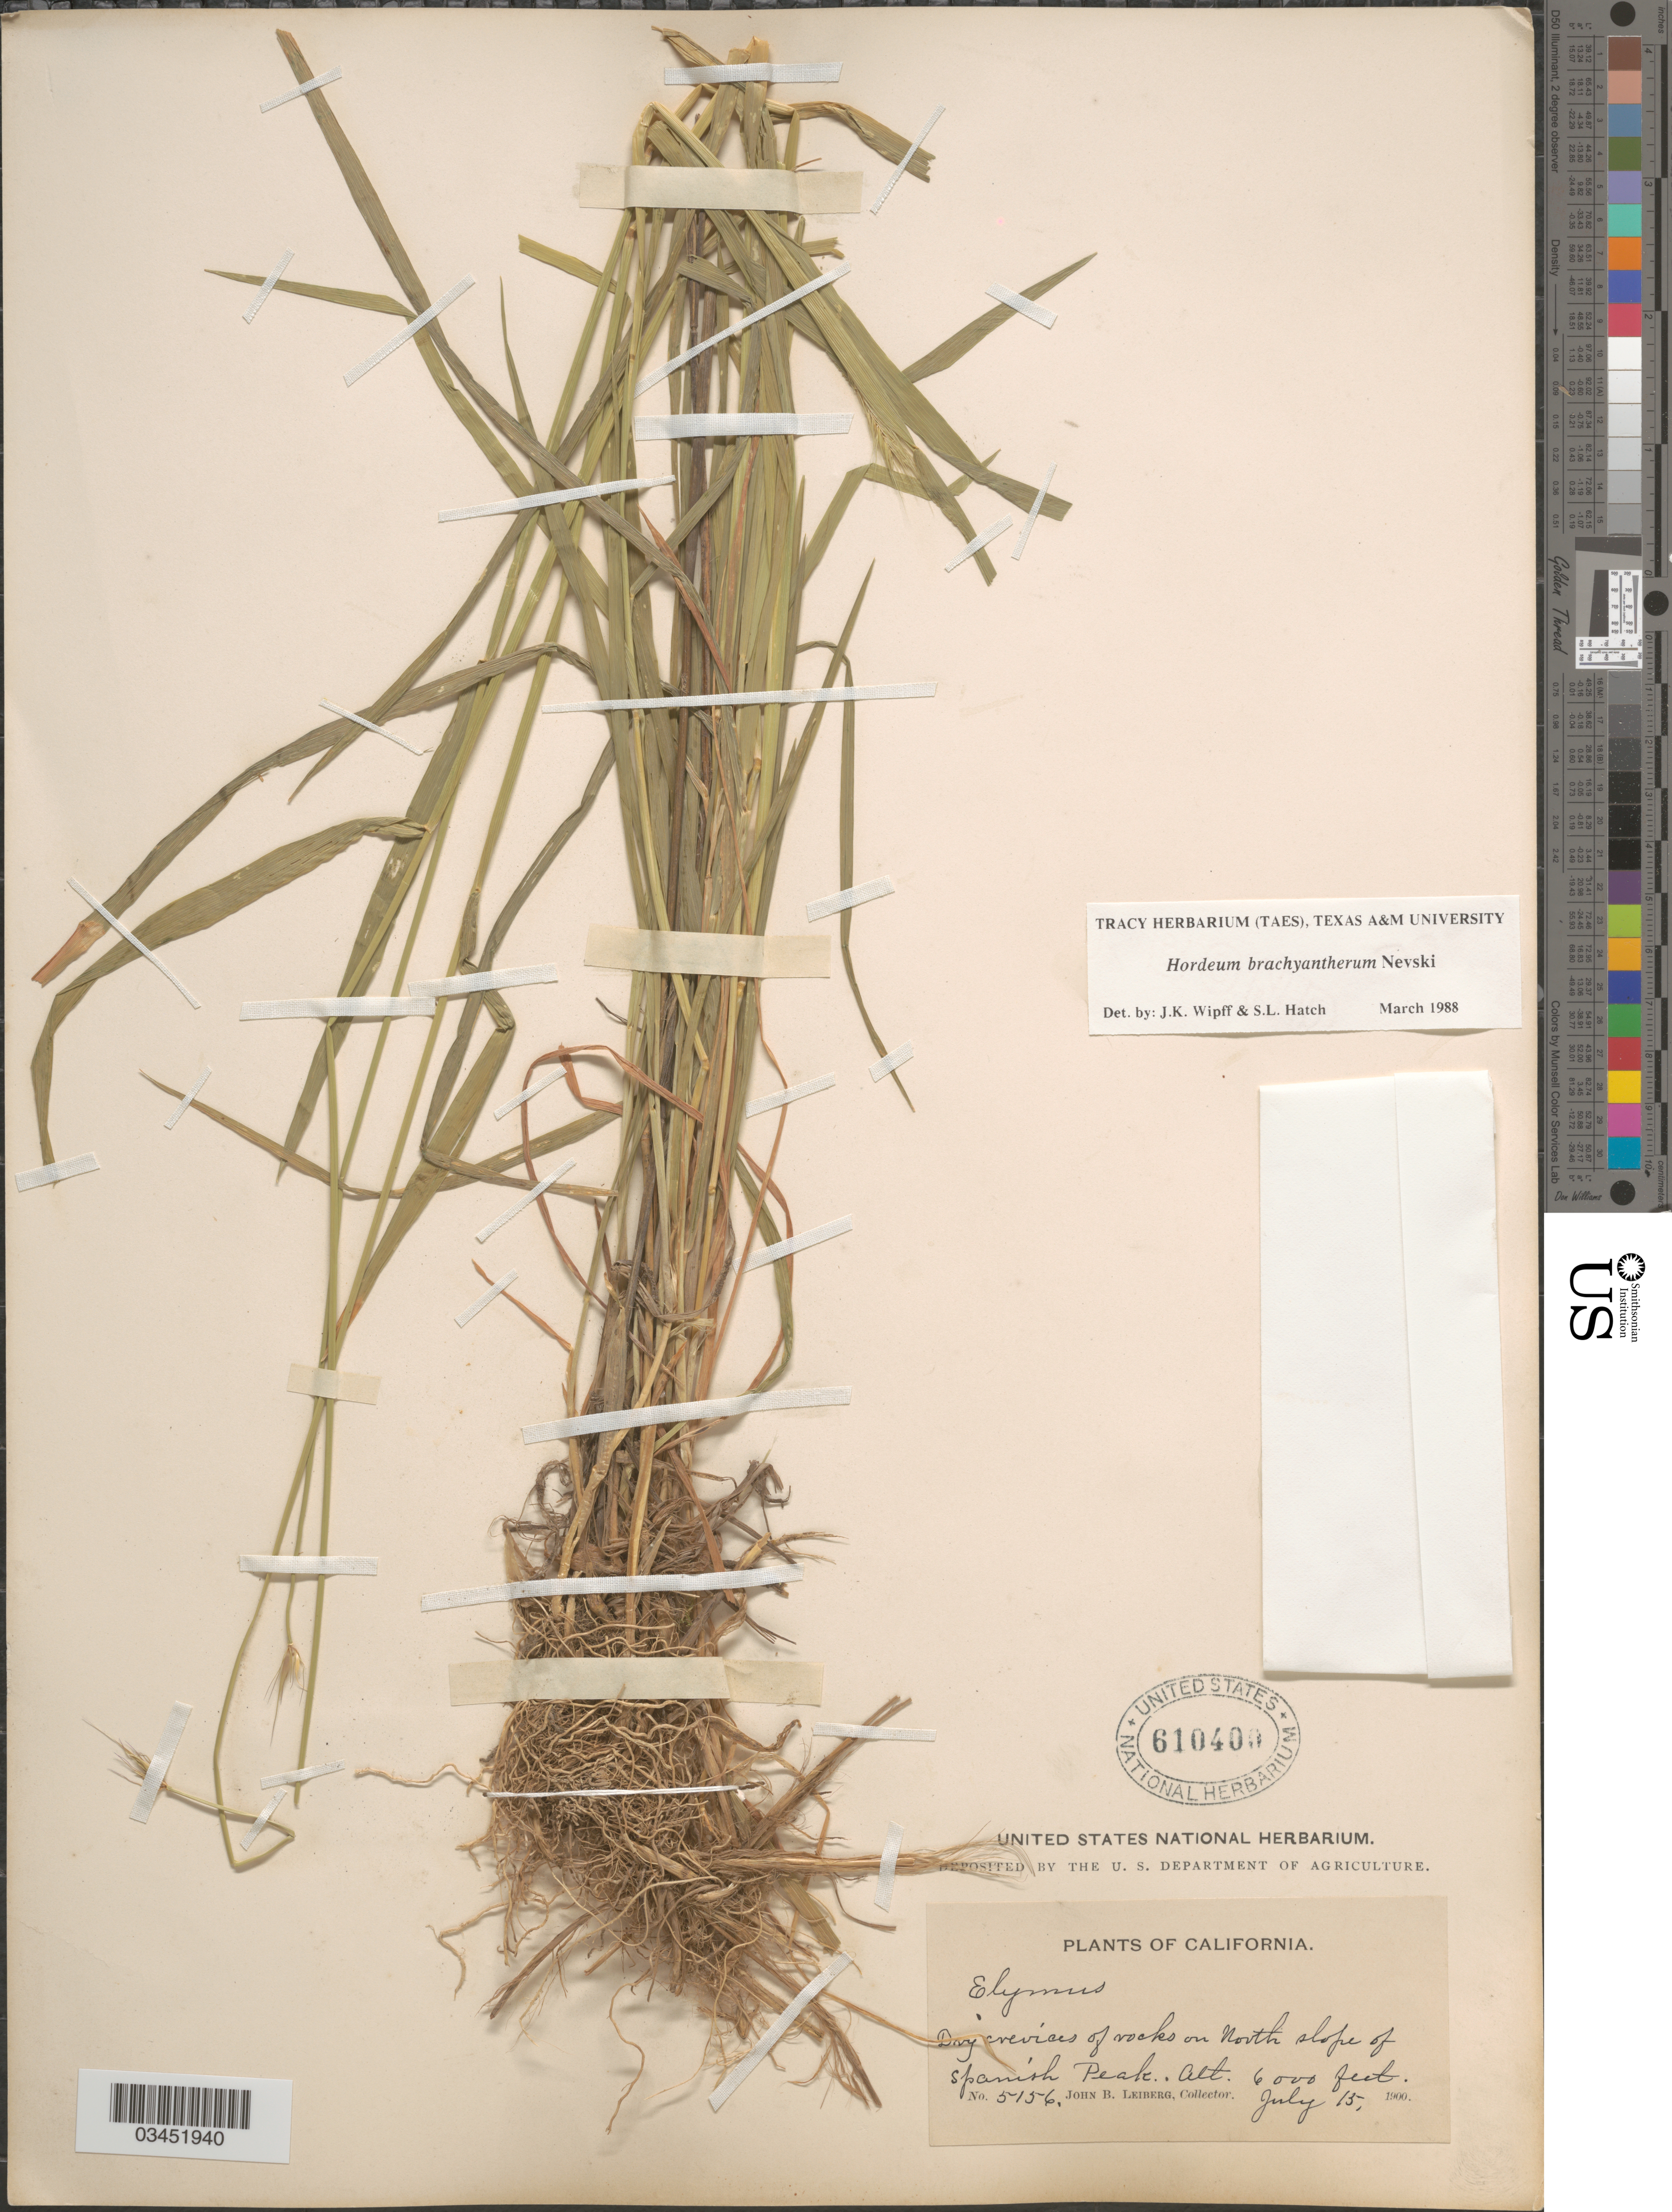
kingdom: Plantae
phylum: Tracheophyta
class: Liliopsida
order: Poales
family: Poaceae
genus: Hordeum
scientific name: Hordeum brachyantherum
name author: Nevski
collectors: J. B. Leiberg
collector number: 5156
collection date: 1900-07-15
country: United States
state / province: California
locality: Dry crevices of rocks on North slope of Spanish Peak.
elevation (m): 1829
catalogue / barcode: US 610400